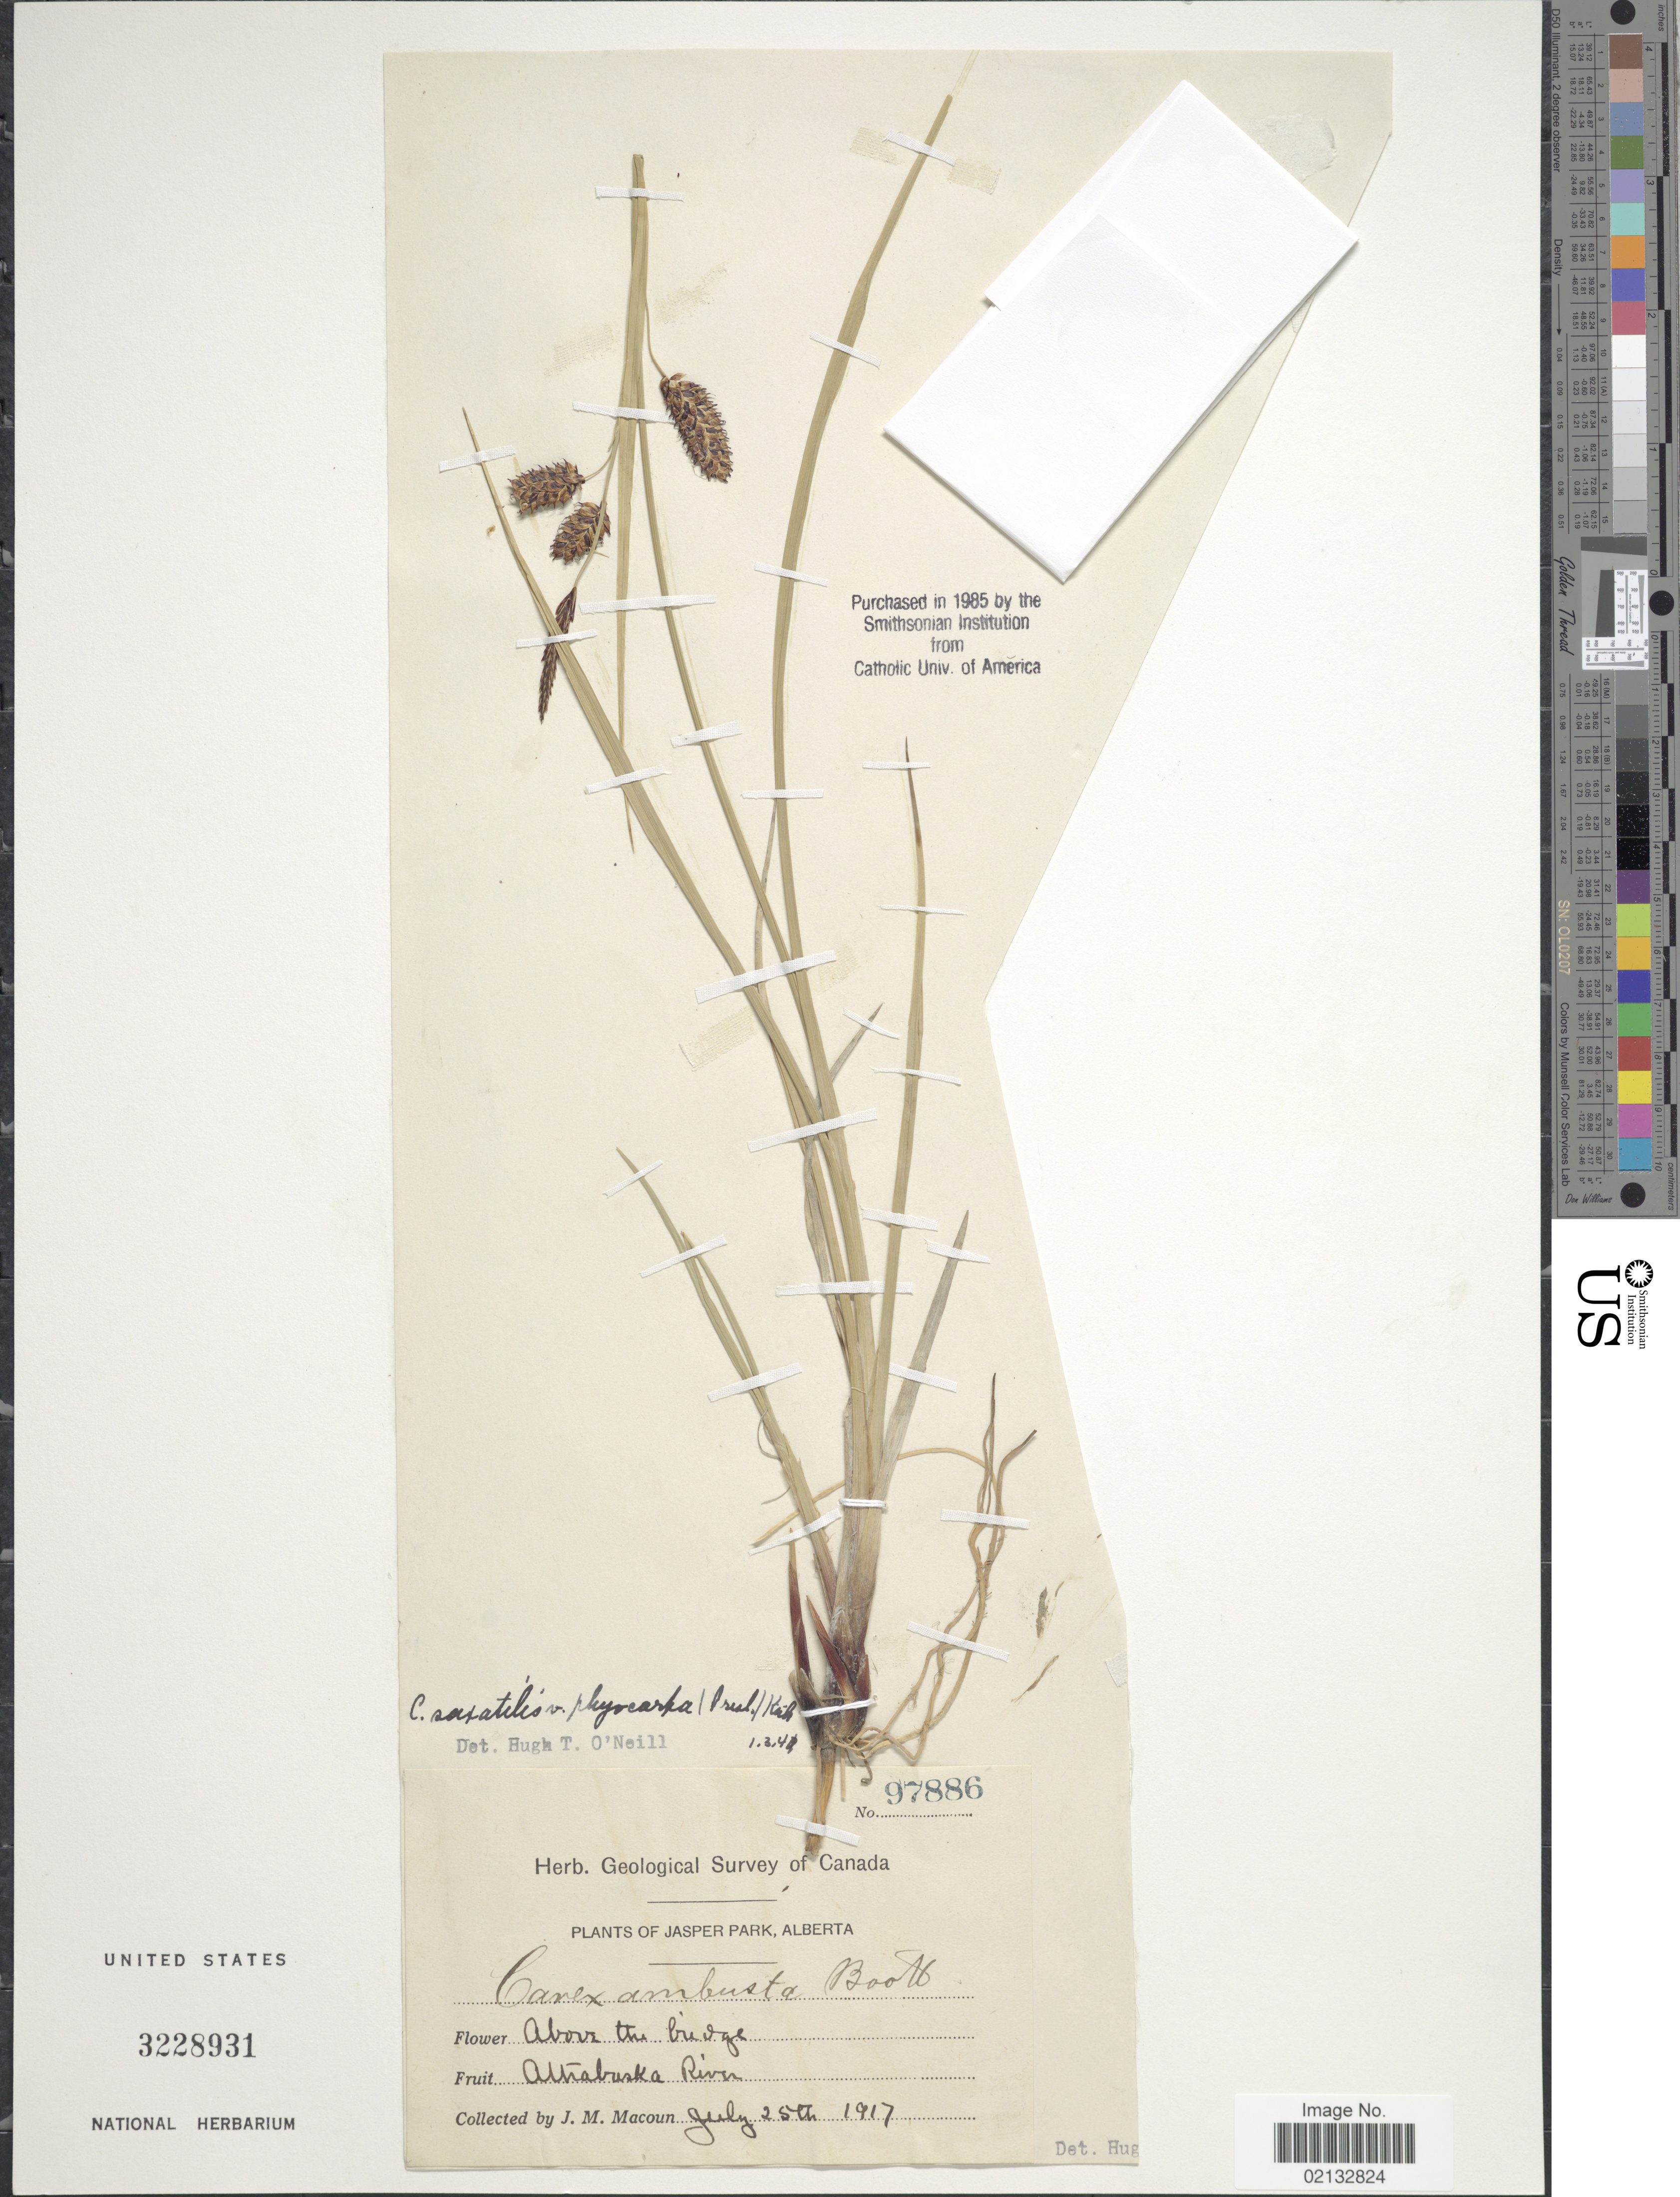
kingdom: Plantae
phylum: Tracheophyta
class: Liliopsida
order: Poales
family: Cyperaceae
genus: Carex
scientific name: Carex saxatilis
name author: L.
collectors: J. M. Macoun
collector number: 97886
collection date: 1917-07-25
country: Canada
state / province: Alberta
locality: Jasper Park. Above the bridge. Athabaska River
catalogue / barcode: US 3228931